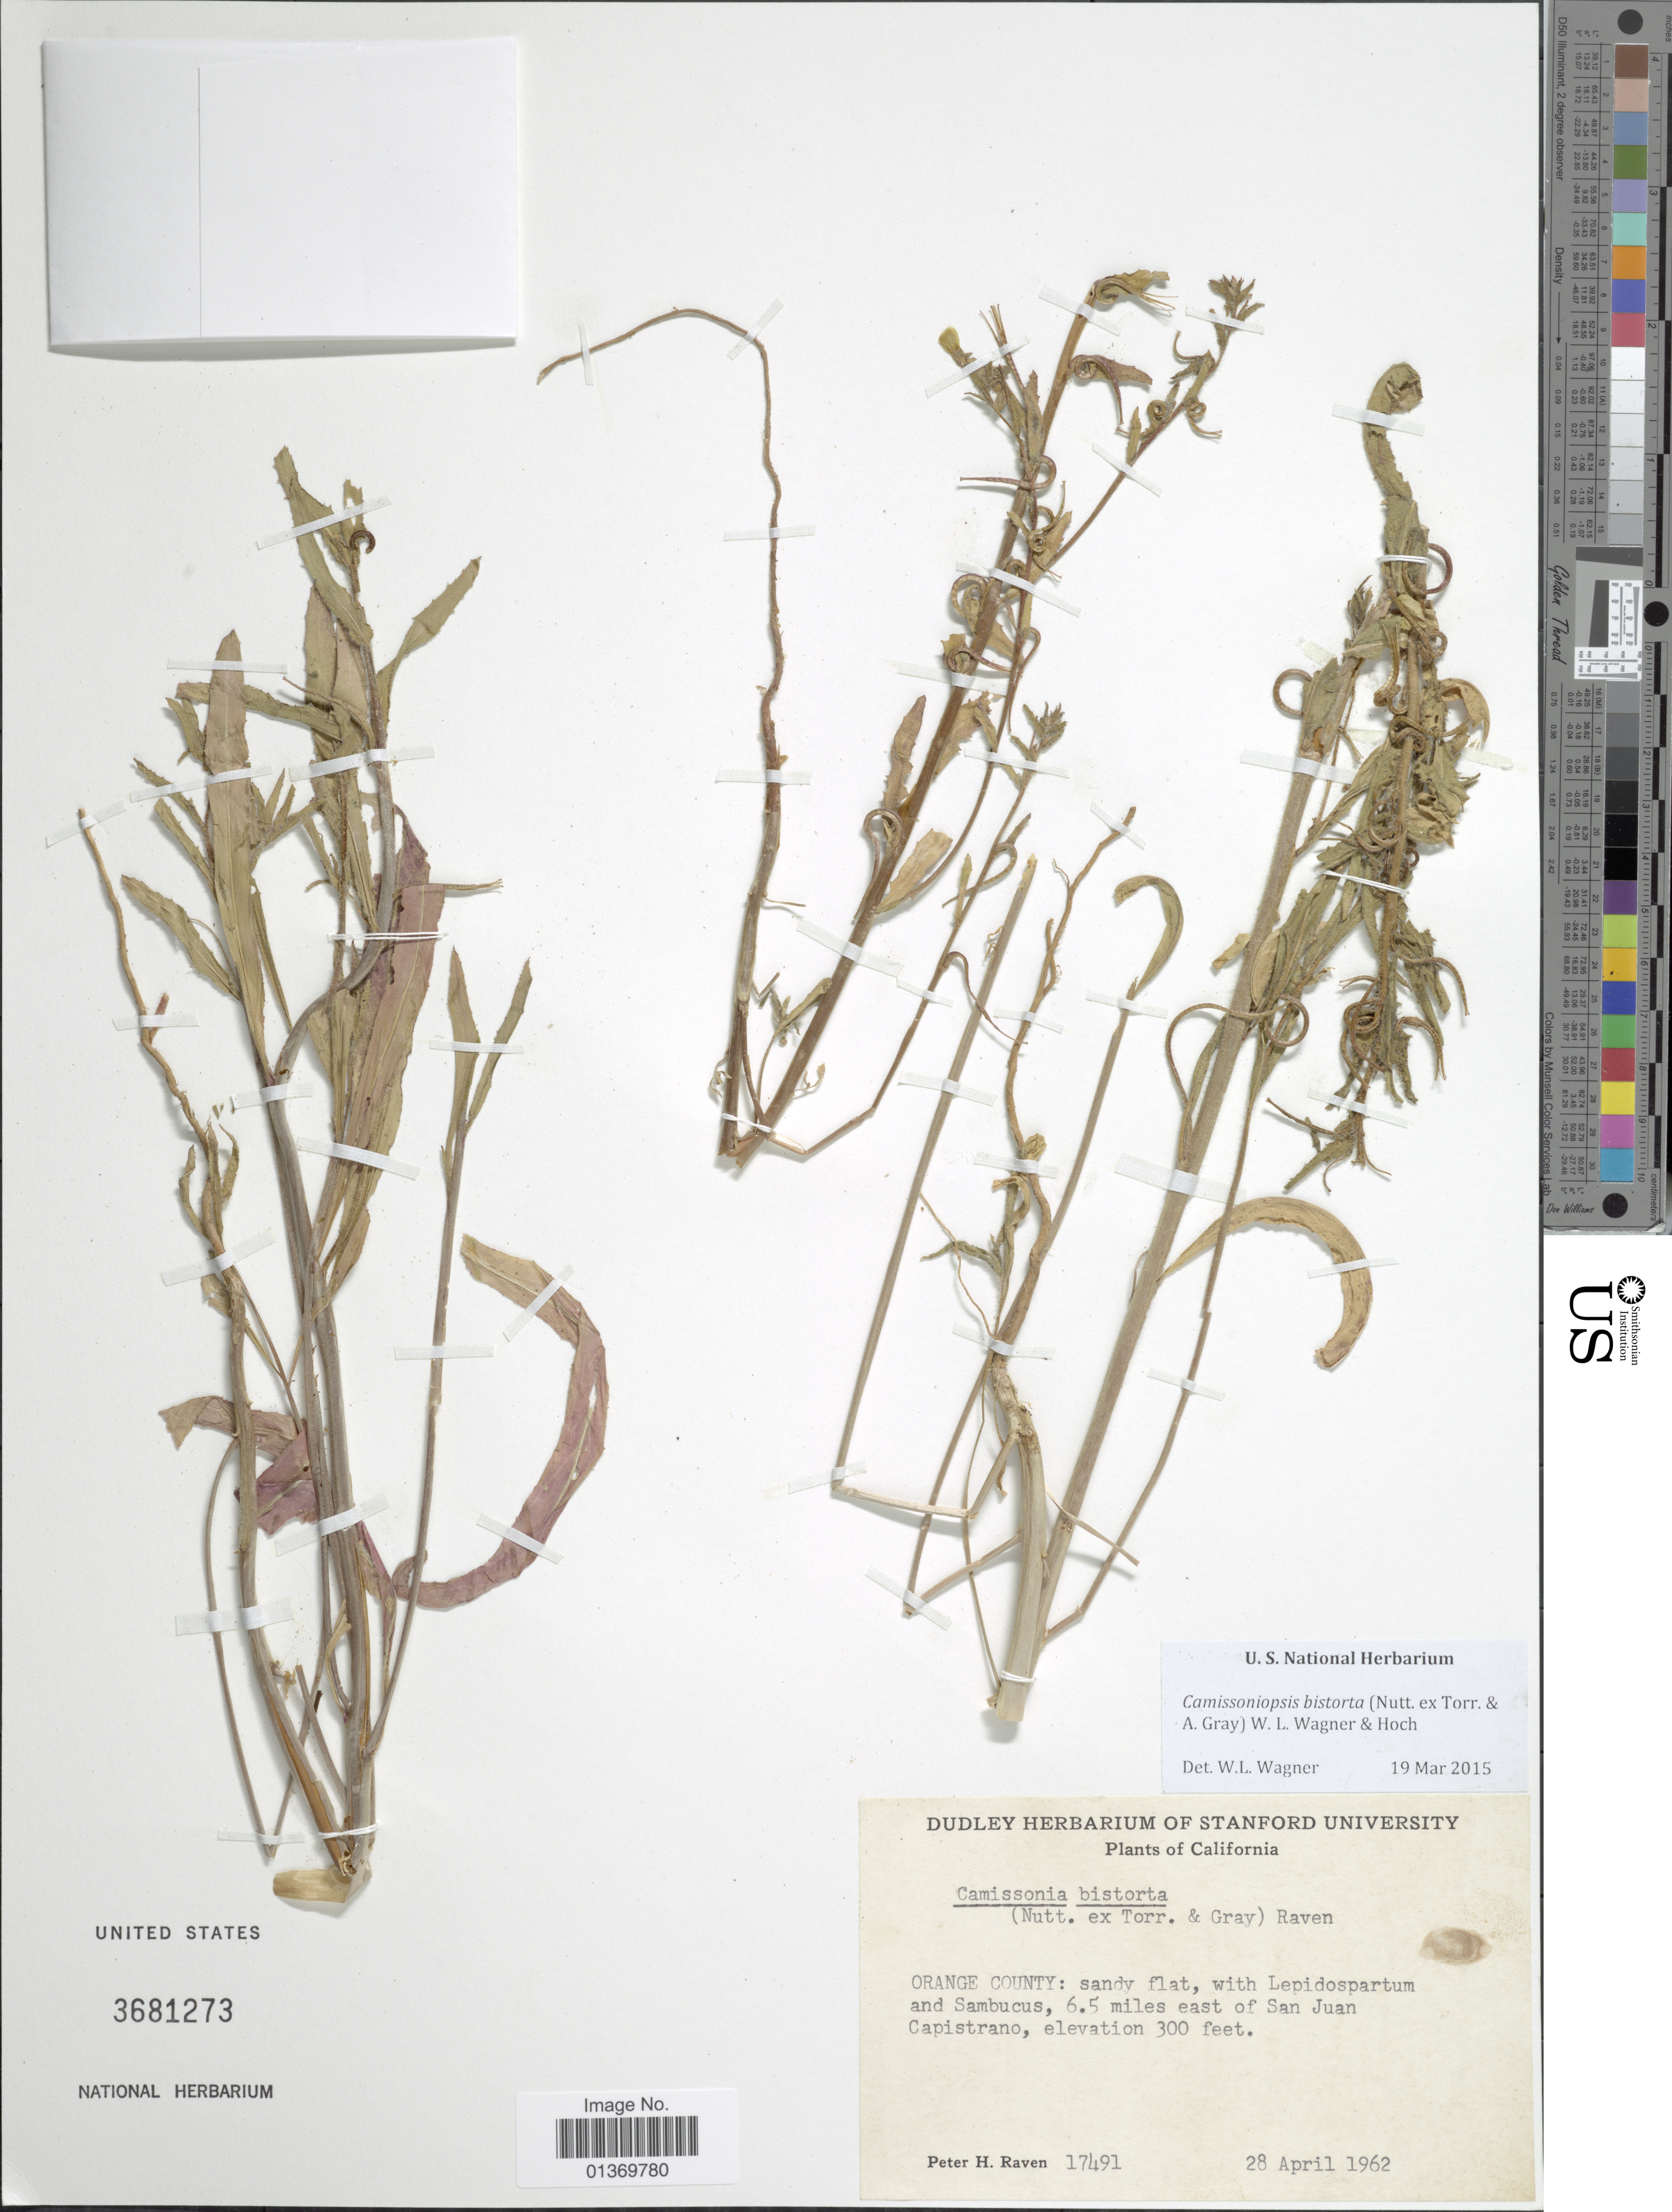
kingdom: Plantae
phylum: Tracheophyta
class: Magnoliopsida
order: Myrtales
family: Onagraceae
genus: Camissoniopsis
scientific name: Camissoniopsis bistorta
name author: (Nutt. ex Torr. & A. Gray) W.L. Wagner & Hoch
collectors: P. H. Raven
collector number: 17491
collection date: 1962-04-28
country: United States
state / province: California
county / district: Orange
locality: Orange County: 6.5 miles east of San Juan Capistrano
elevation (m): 91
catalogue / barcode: US 3681273